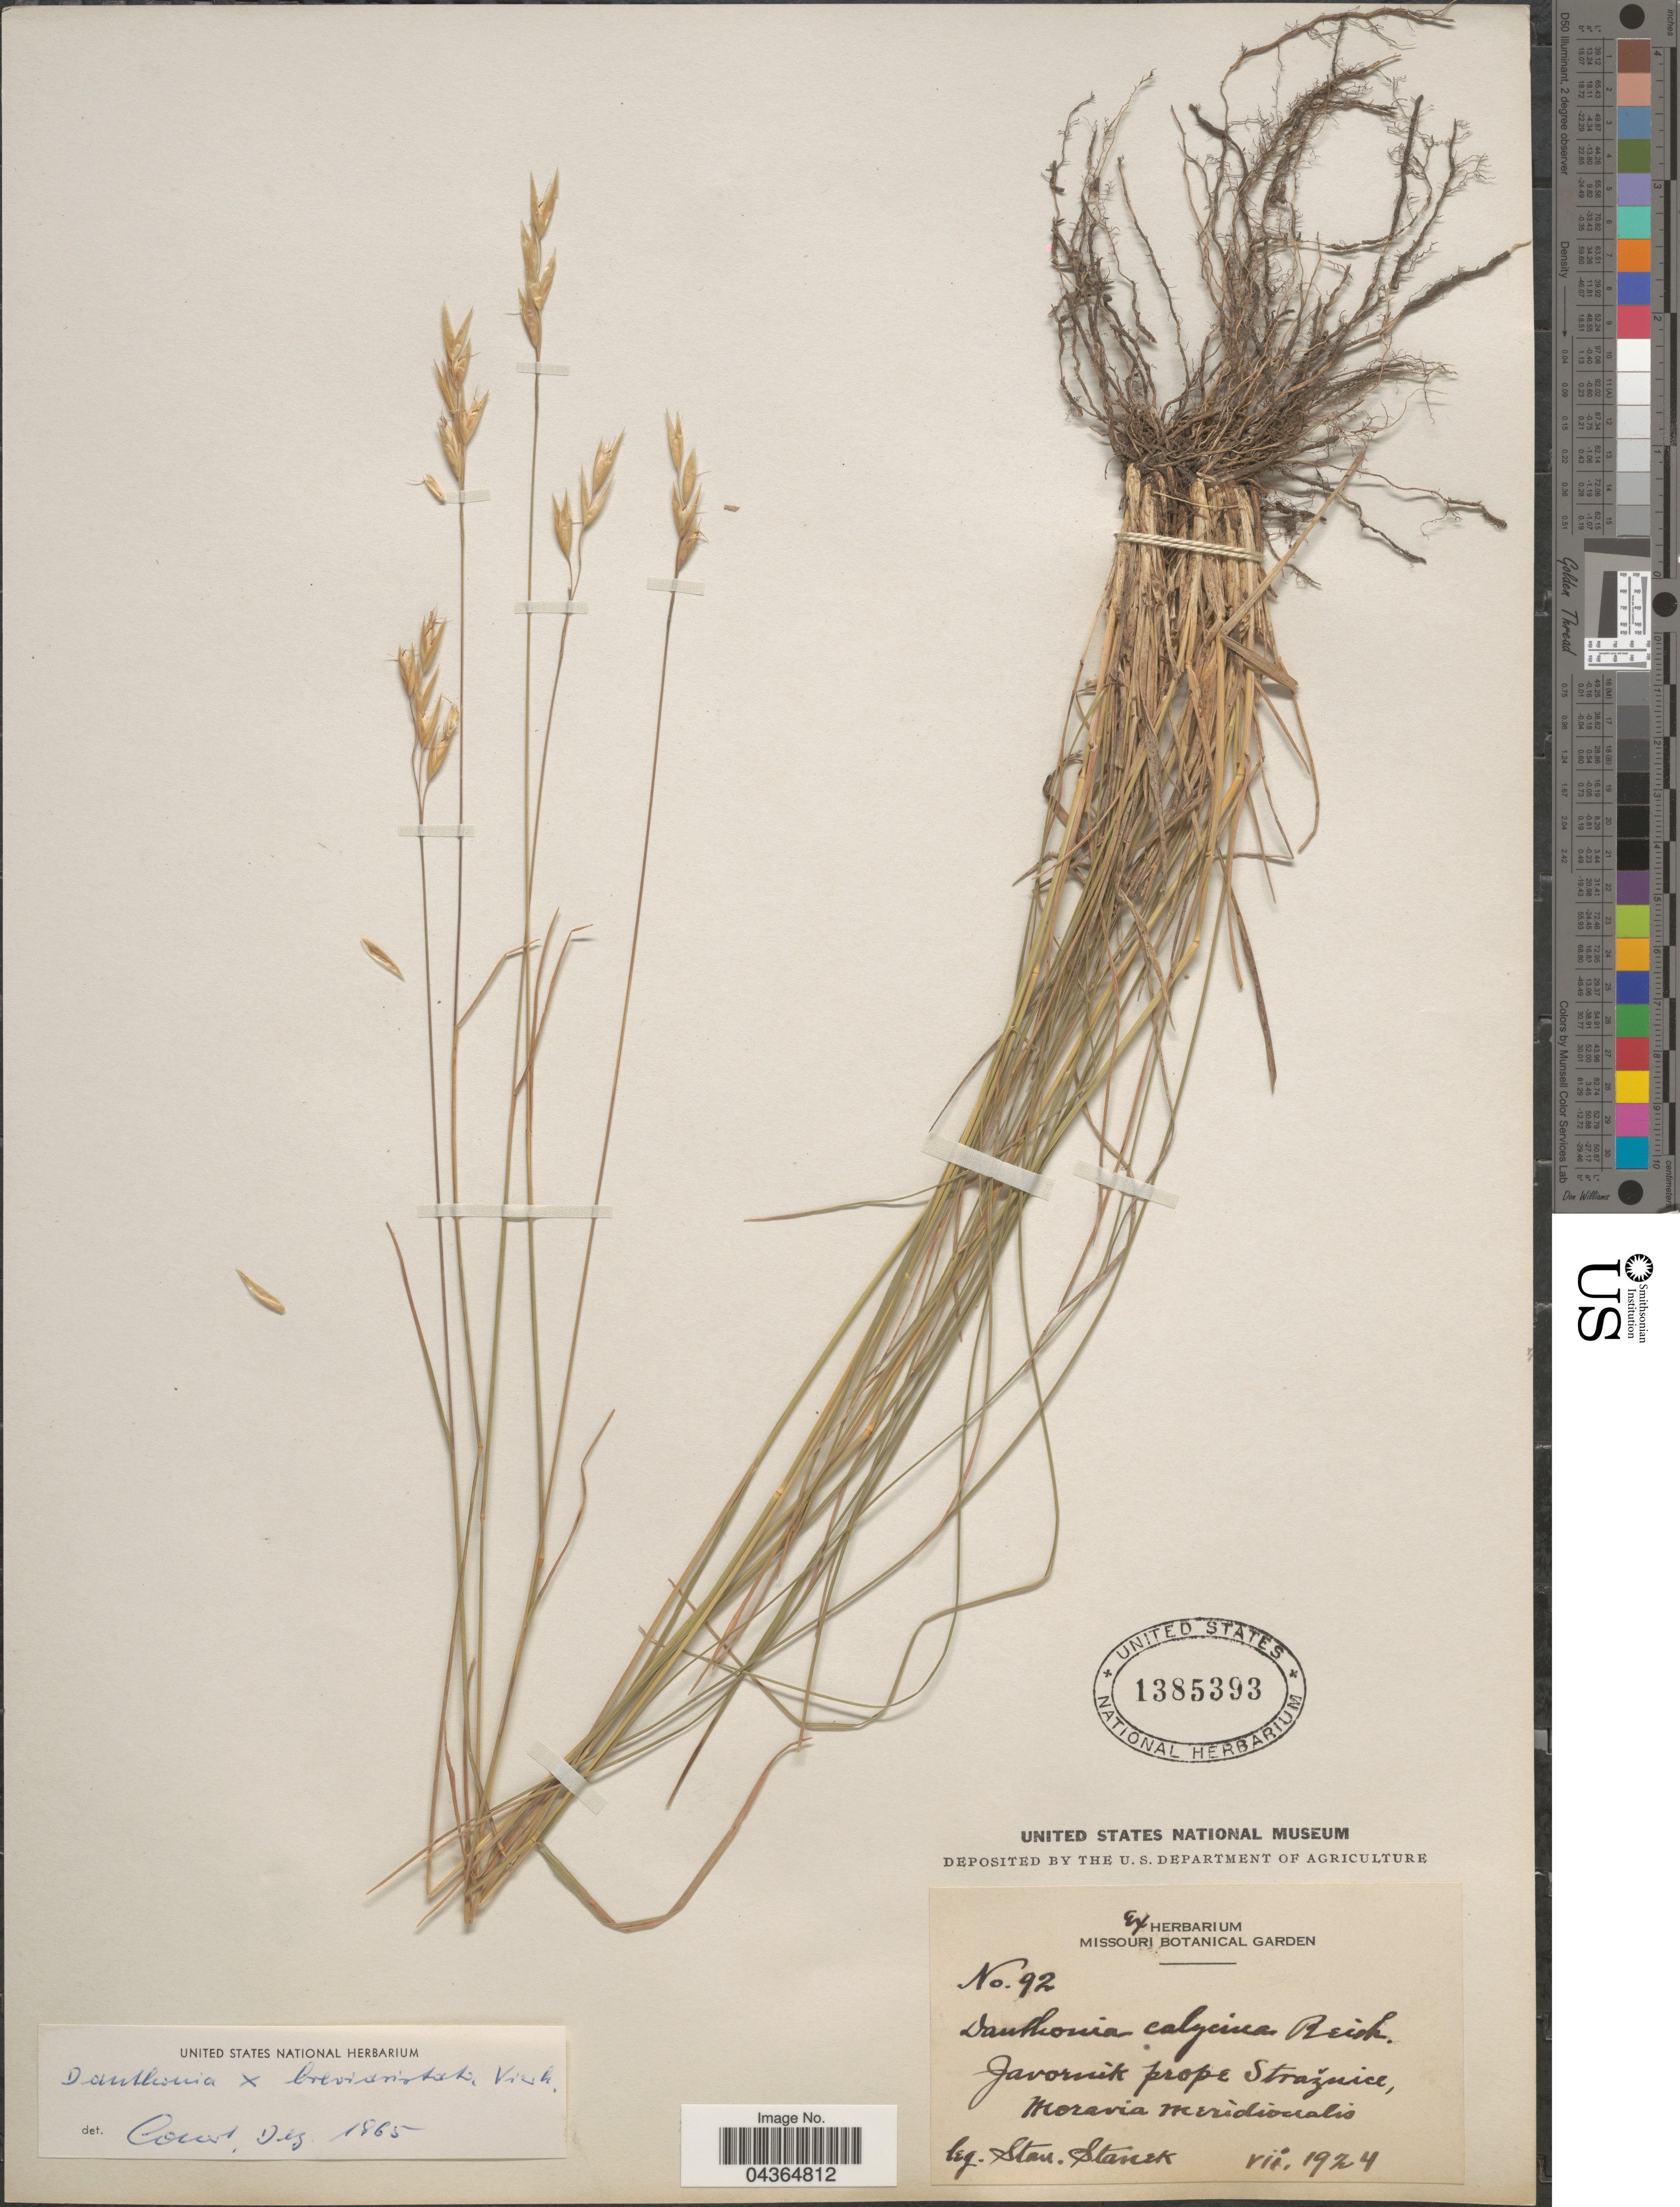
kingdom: Plantae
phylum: Tracheophyta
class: Liliopsida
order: Poales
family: Poaceae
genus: Danthonia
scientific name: Danthonia breviaristata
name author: (Beck) Vierh.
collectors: S. Stanek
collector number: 92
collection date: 1924-07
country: Czechia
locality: Javornik prope Strážnice, Moravia Meriodionalis.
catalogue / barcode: US 1385393